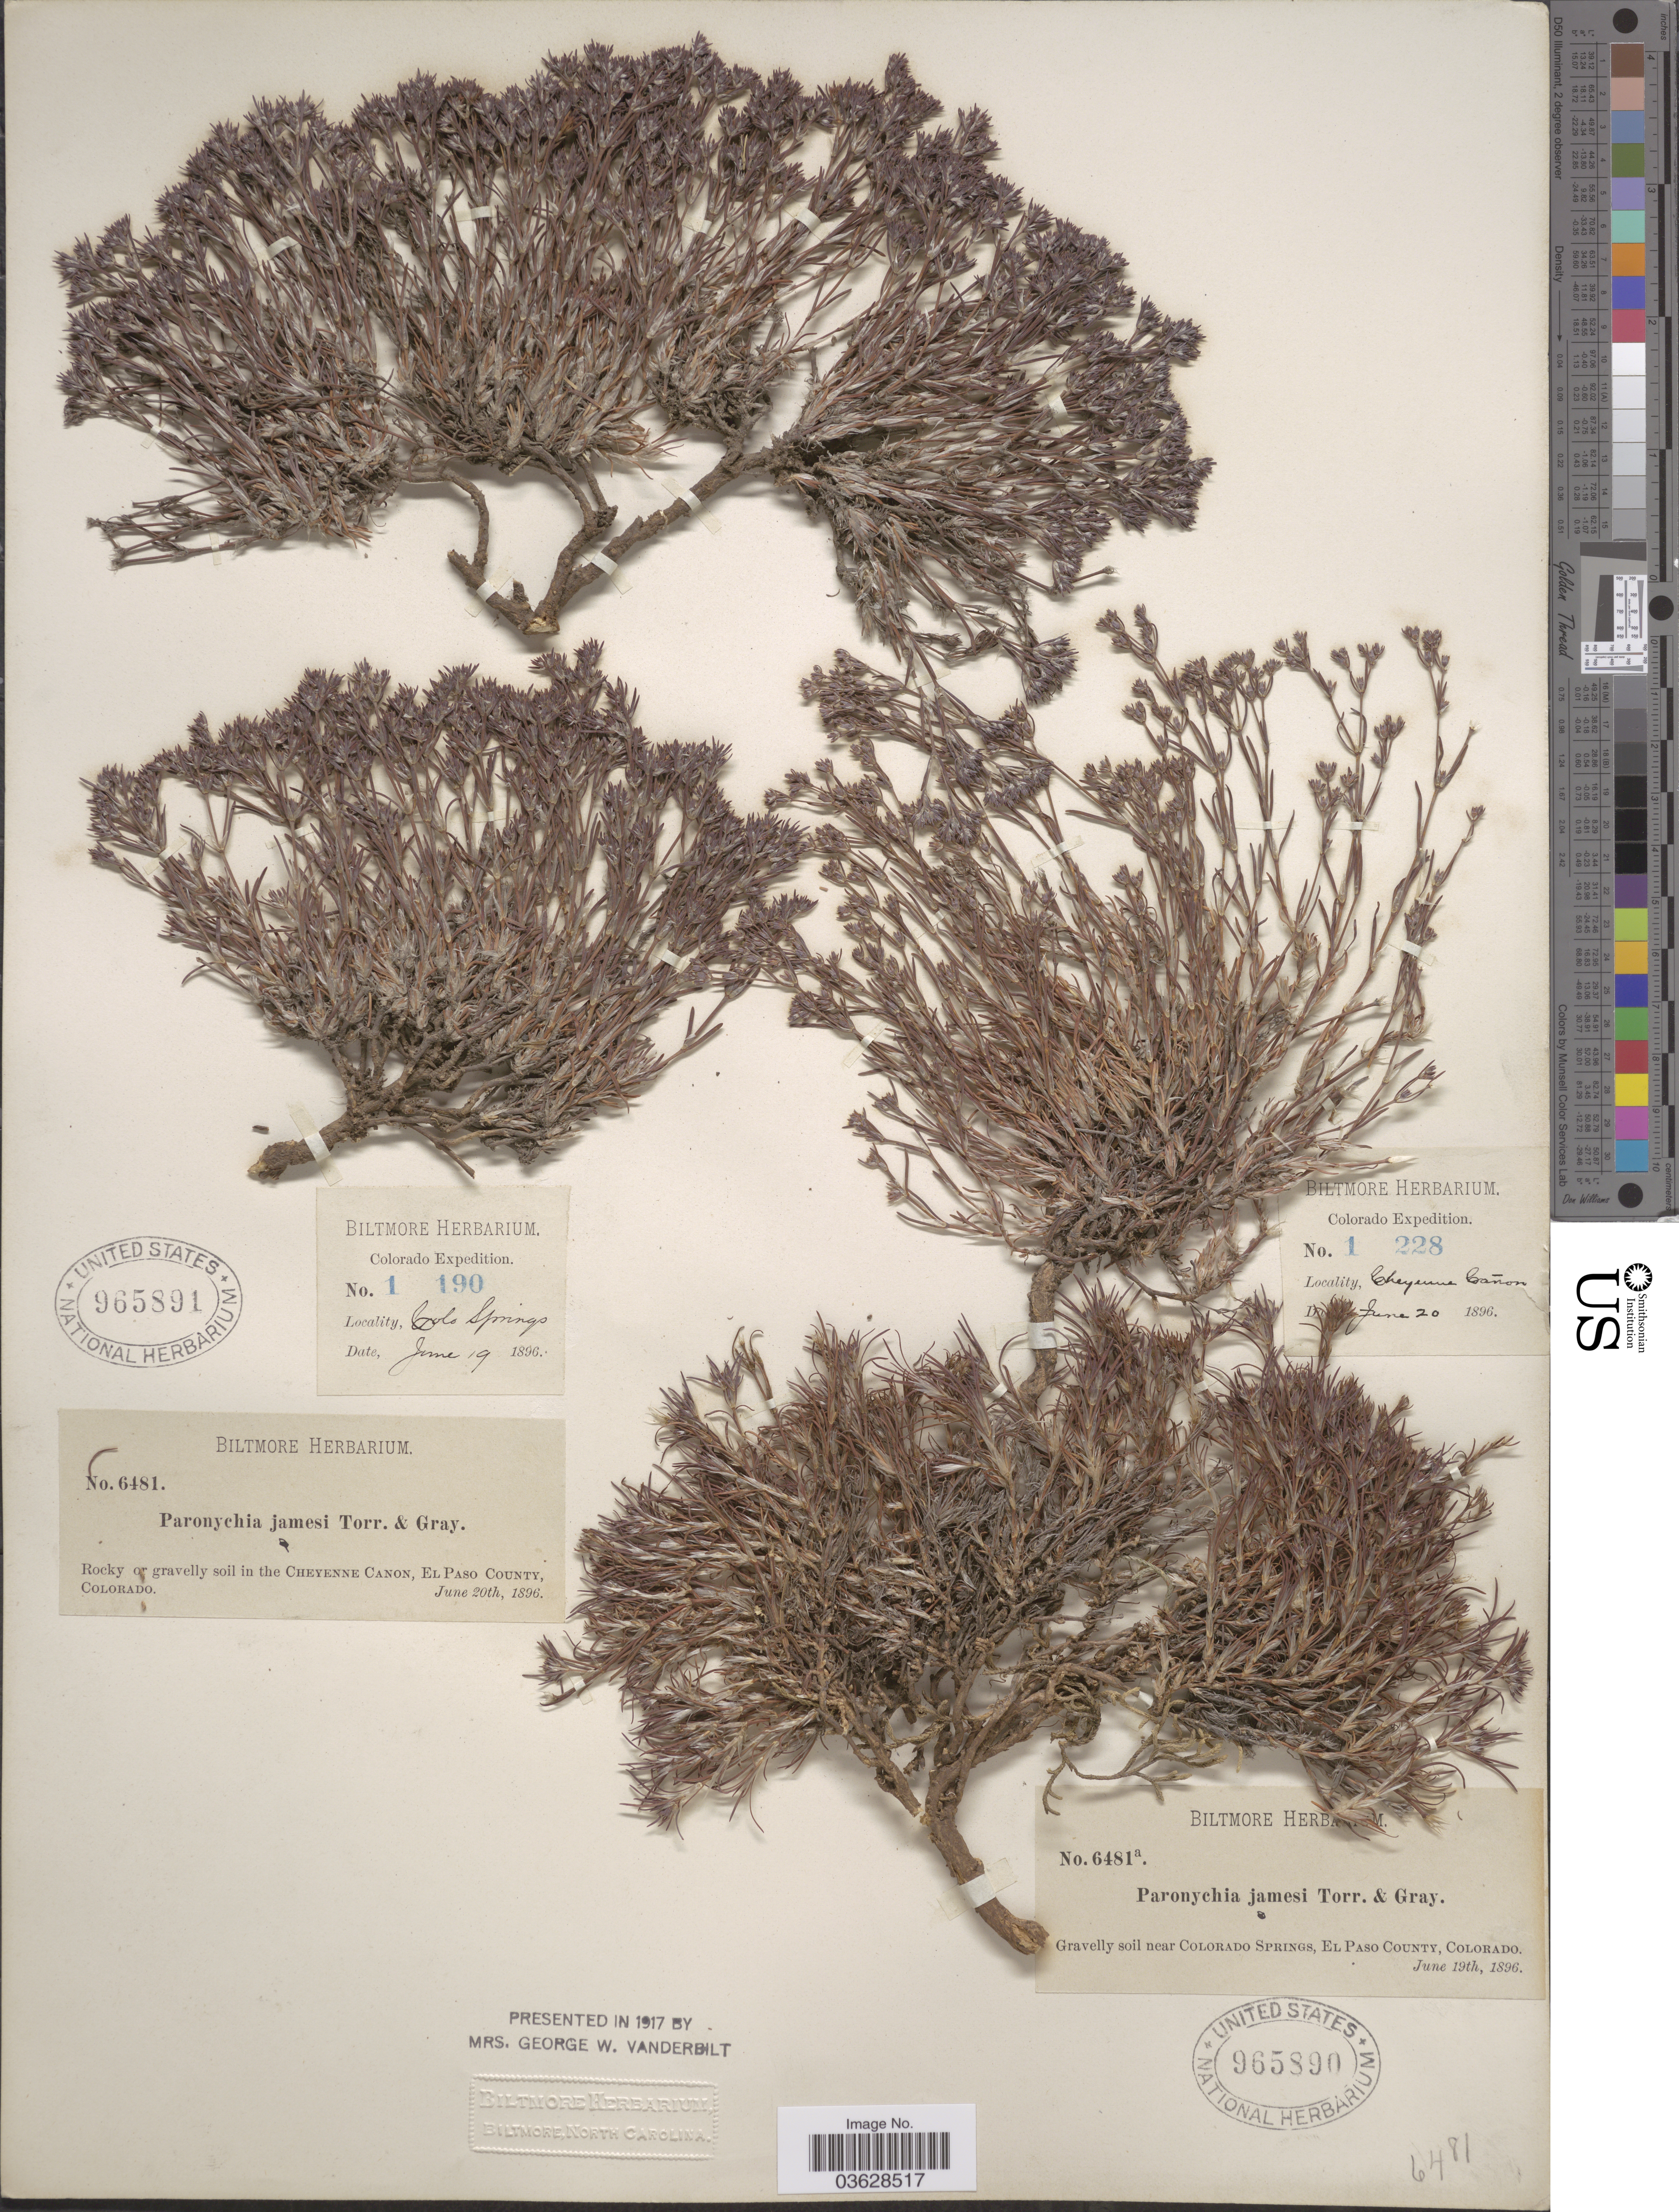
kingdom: Plantae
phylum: Tracheophyta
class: Magnoliopsida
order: Caryophyllales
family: Caryophyllaceae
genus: Paronychia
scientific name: Paronychia jamesii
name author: Torr. & A. Gray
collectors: ex herb. Biltmore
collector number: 6481/1228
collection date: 1896-06-20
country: United States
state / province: Colorado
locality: In the Cheyenne Canon, El Paso County.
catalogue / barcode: US 965891-2